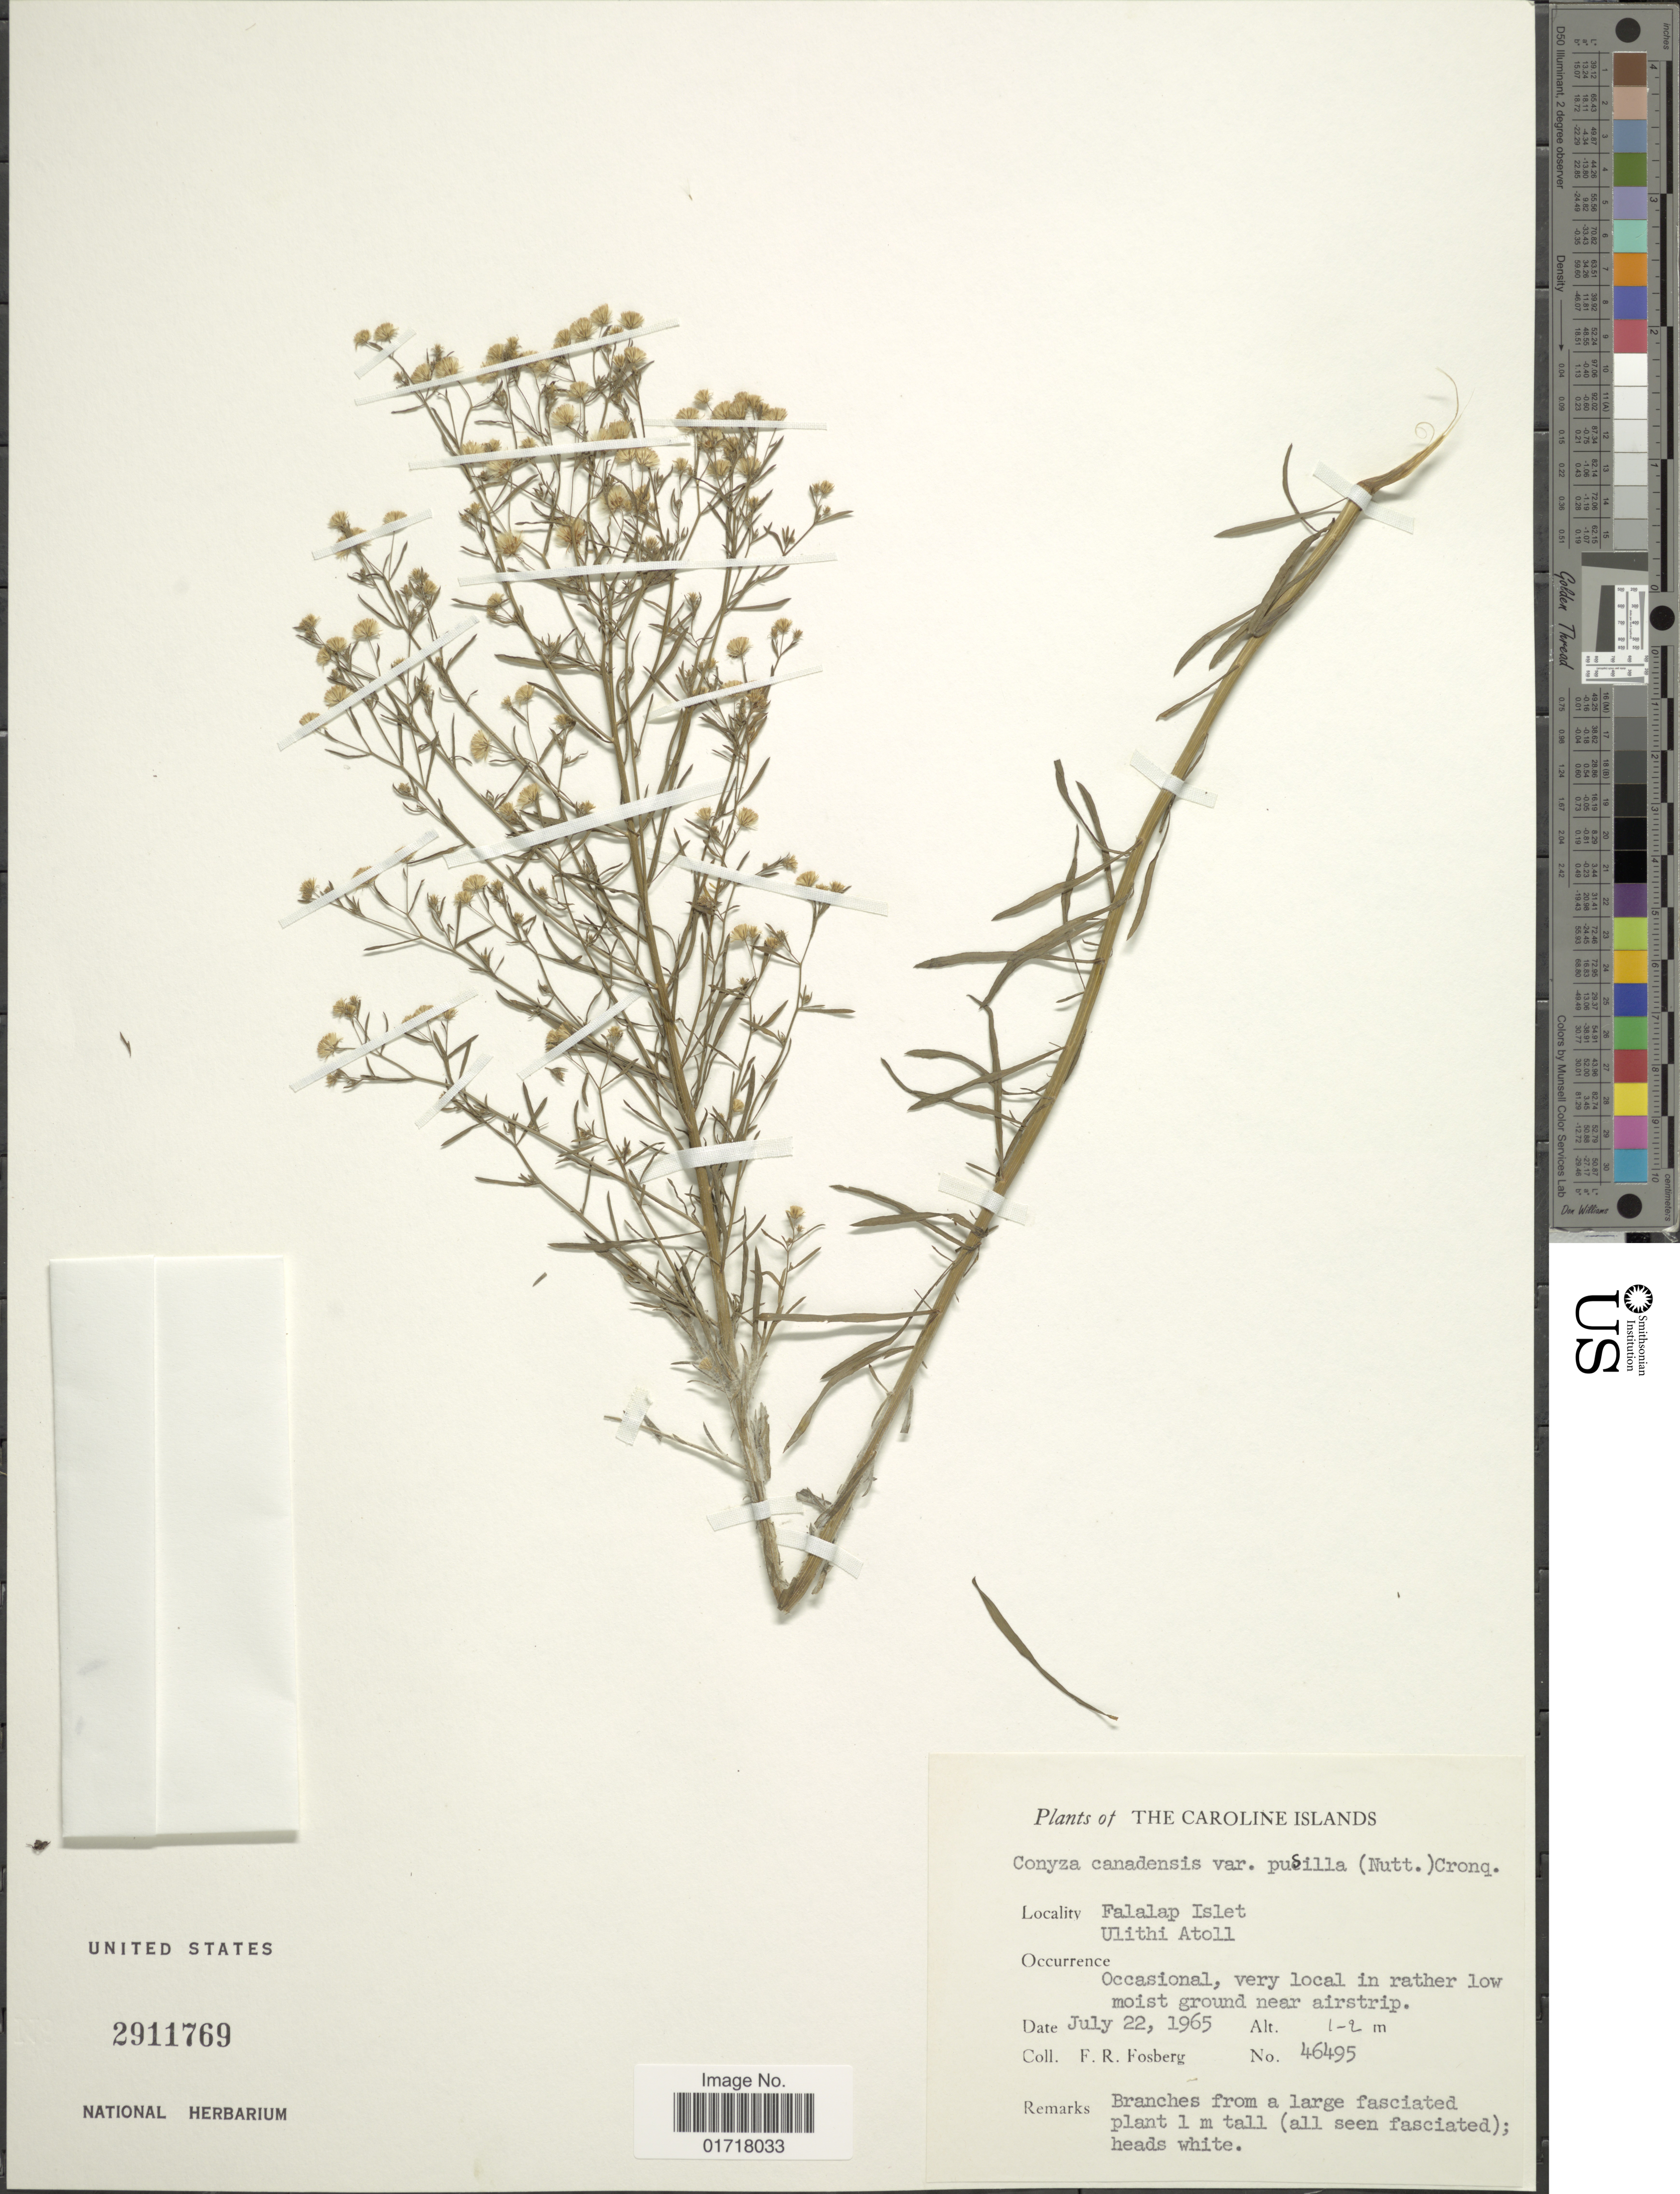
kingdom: Plantae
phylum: Tracheophyta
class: Magnoliopsida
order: Asterales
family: Asteraceae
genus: Erigeron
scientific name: Erigeron canadensis var. pusillus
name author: (Nutt.) Bolvin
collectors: F. R. Fosberg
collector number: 46495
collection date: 1965-07-22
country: Micronesia, Federated States of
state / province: Yap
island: Ulithi Atoll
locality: The Caroline Islands, Falalap Islet, Ulithi Atoll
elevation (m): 1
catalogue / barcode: US 2911769